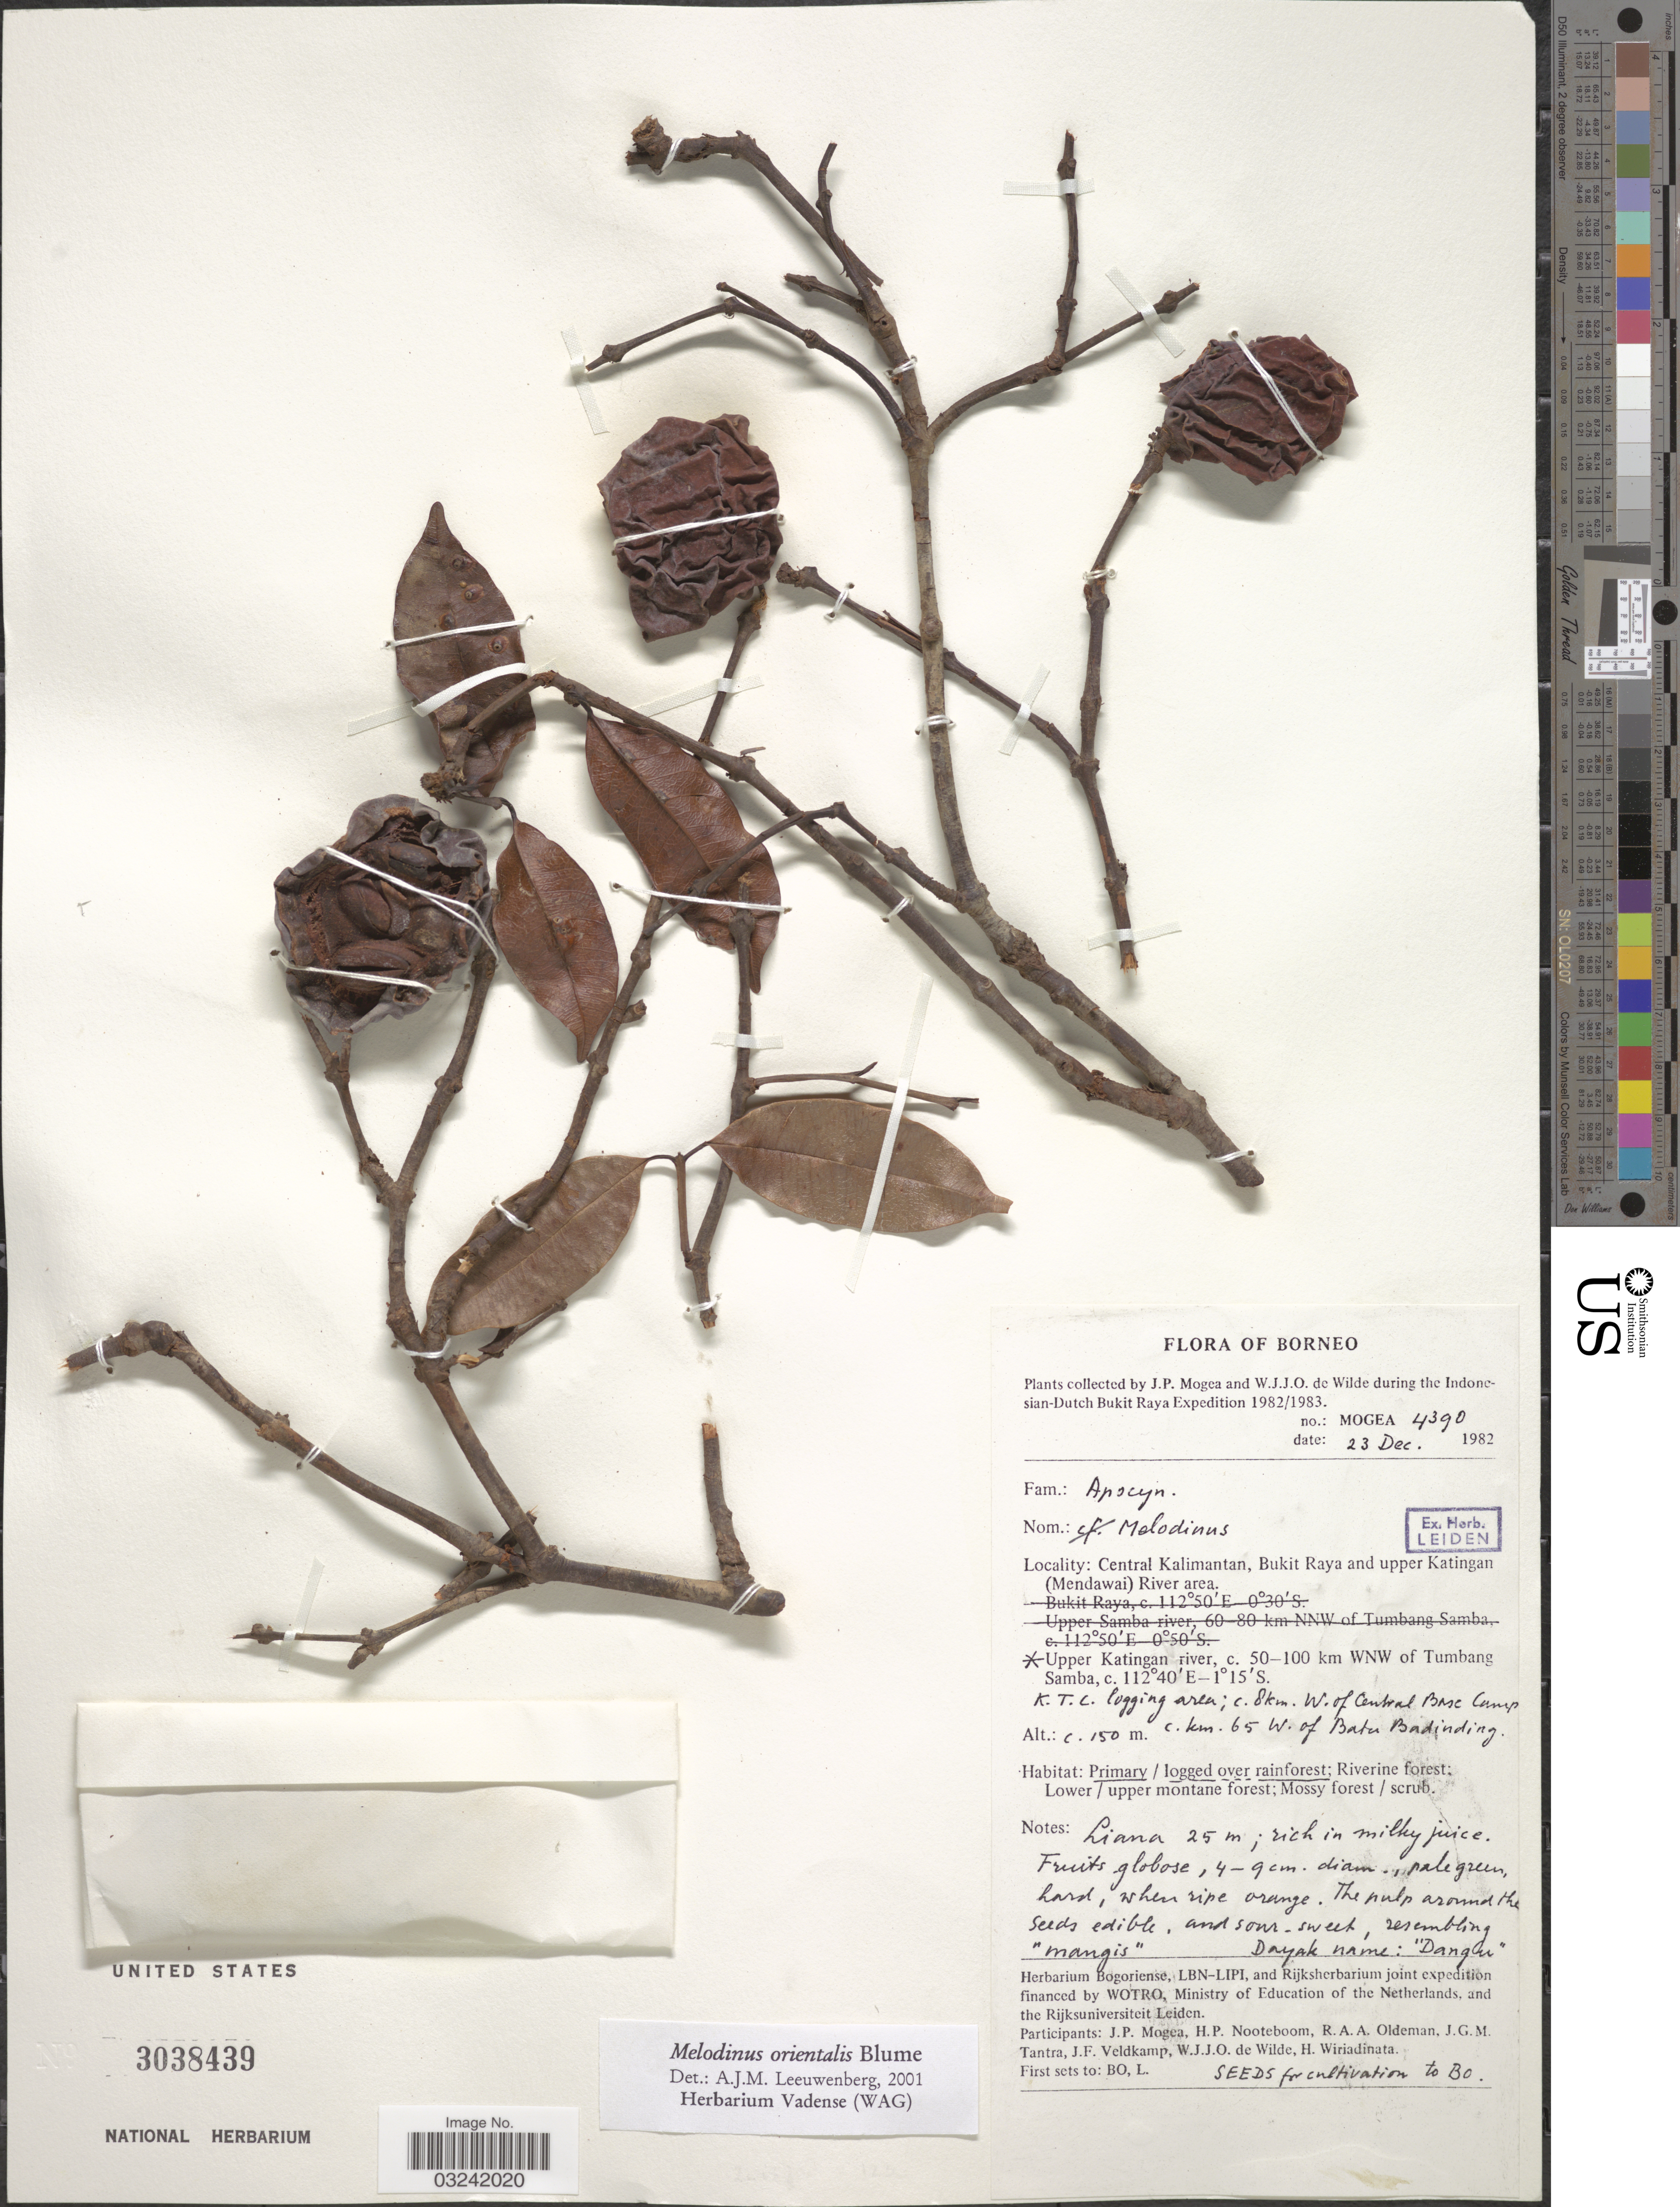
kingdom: Plantae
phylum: Tracheophyta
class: Magnoliopsida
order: Gentianales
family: Apocynaceae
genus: Melodinus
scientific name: Melodinus orientalis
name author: Blume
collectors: J. Mogea & W. J. de Wilde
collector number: MOGEA 4390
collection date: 1982-12-23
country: Indonesia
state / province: Kalimantan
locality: Central Kalimantan, Bukit Raya and upper Katingan (Mendawai) River area, Upper Katingan river, c. 50-100 km WNW of Tumbang Samba, K.T.C. logging area; c. 8 km. W. of Central Base Camp c. km. 65 W. of Batu Badinding.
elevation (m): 150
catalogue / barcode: US 3038439